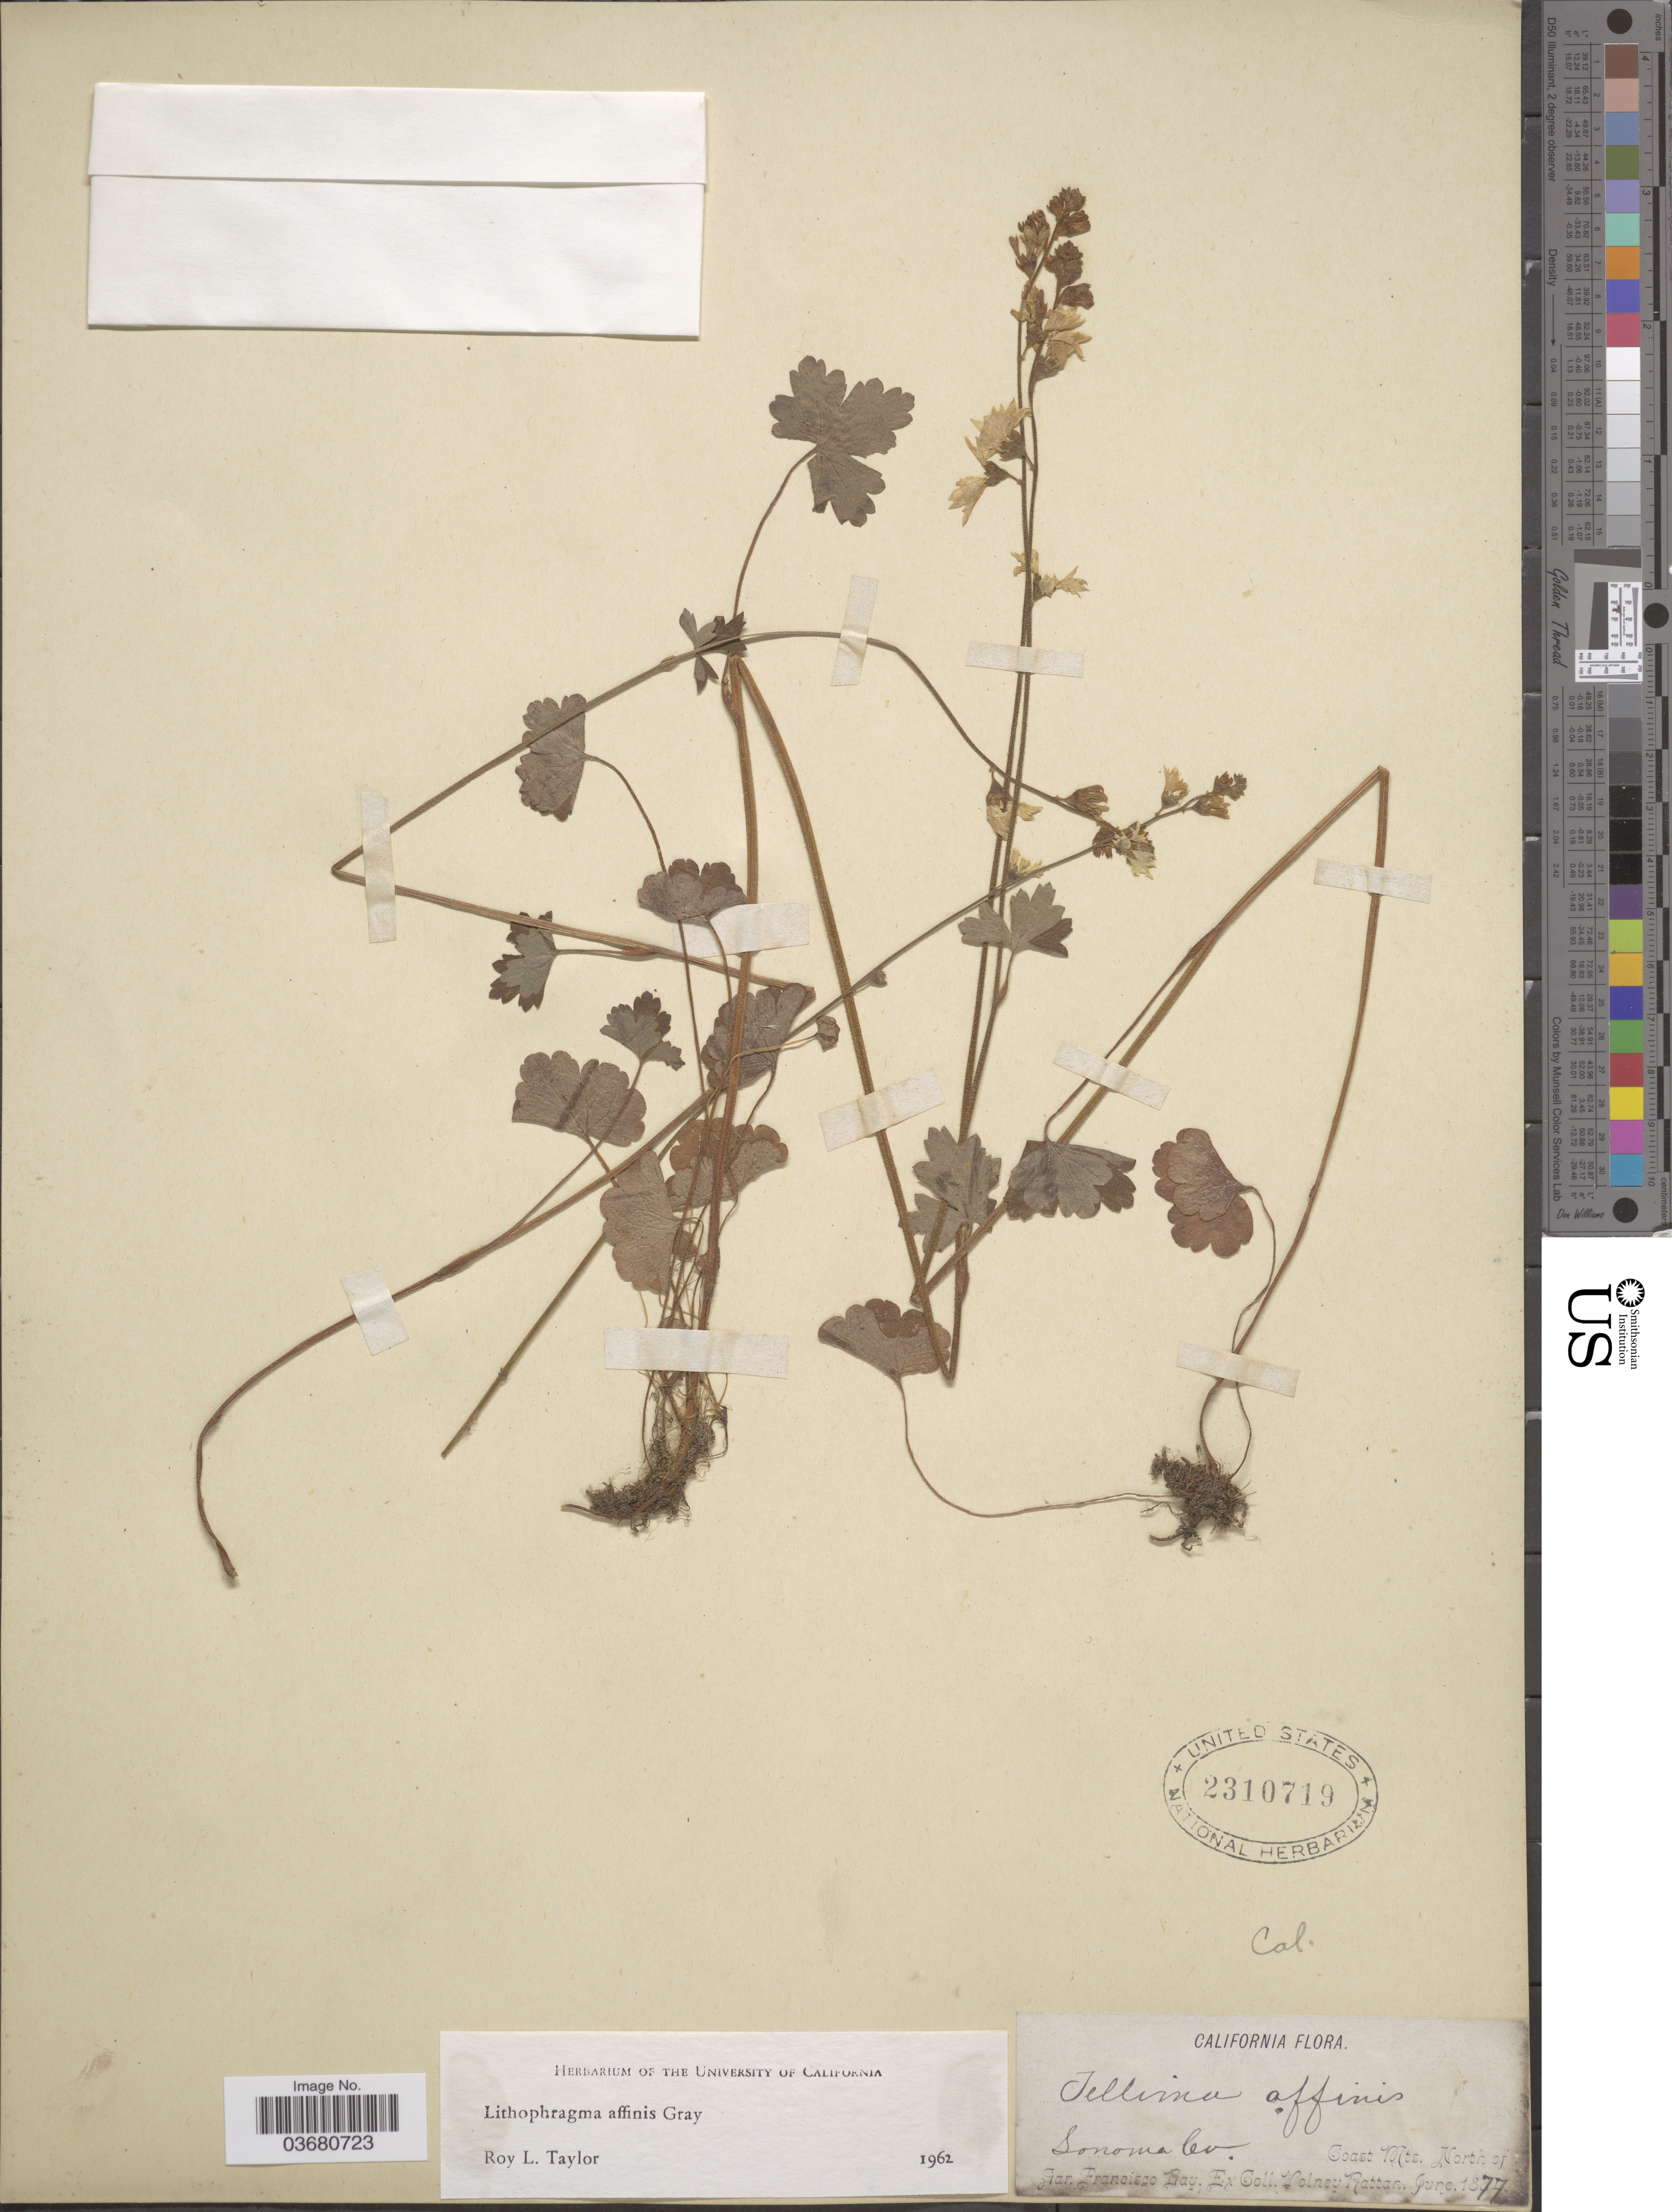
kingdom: Plantae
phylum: Tracheophyta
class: Magnoliopsida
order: Saxifragales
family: Saxifragaceae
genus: Lithophragma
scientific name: Lithophragma affine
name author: A. Gray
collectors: V. Rattan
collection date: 1877-06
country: United States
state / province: California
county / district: San Francisco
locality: Sonoma Co. Coast Mts. North of San Francisco Bay.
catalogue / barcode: US 2310719